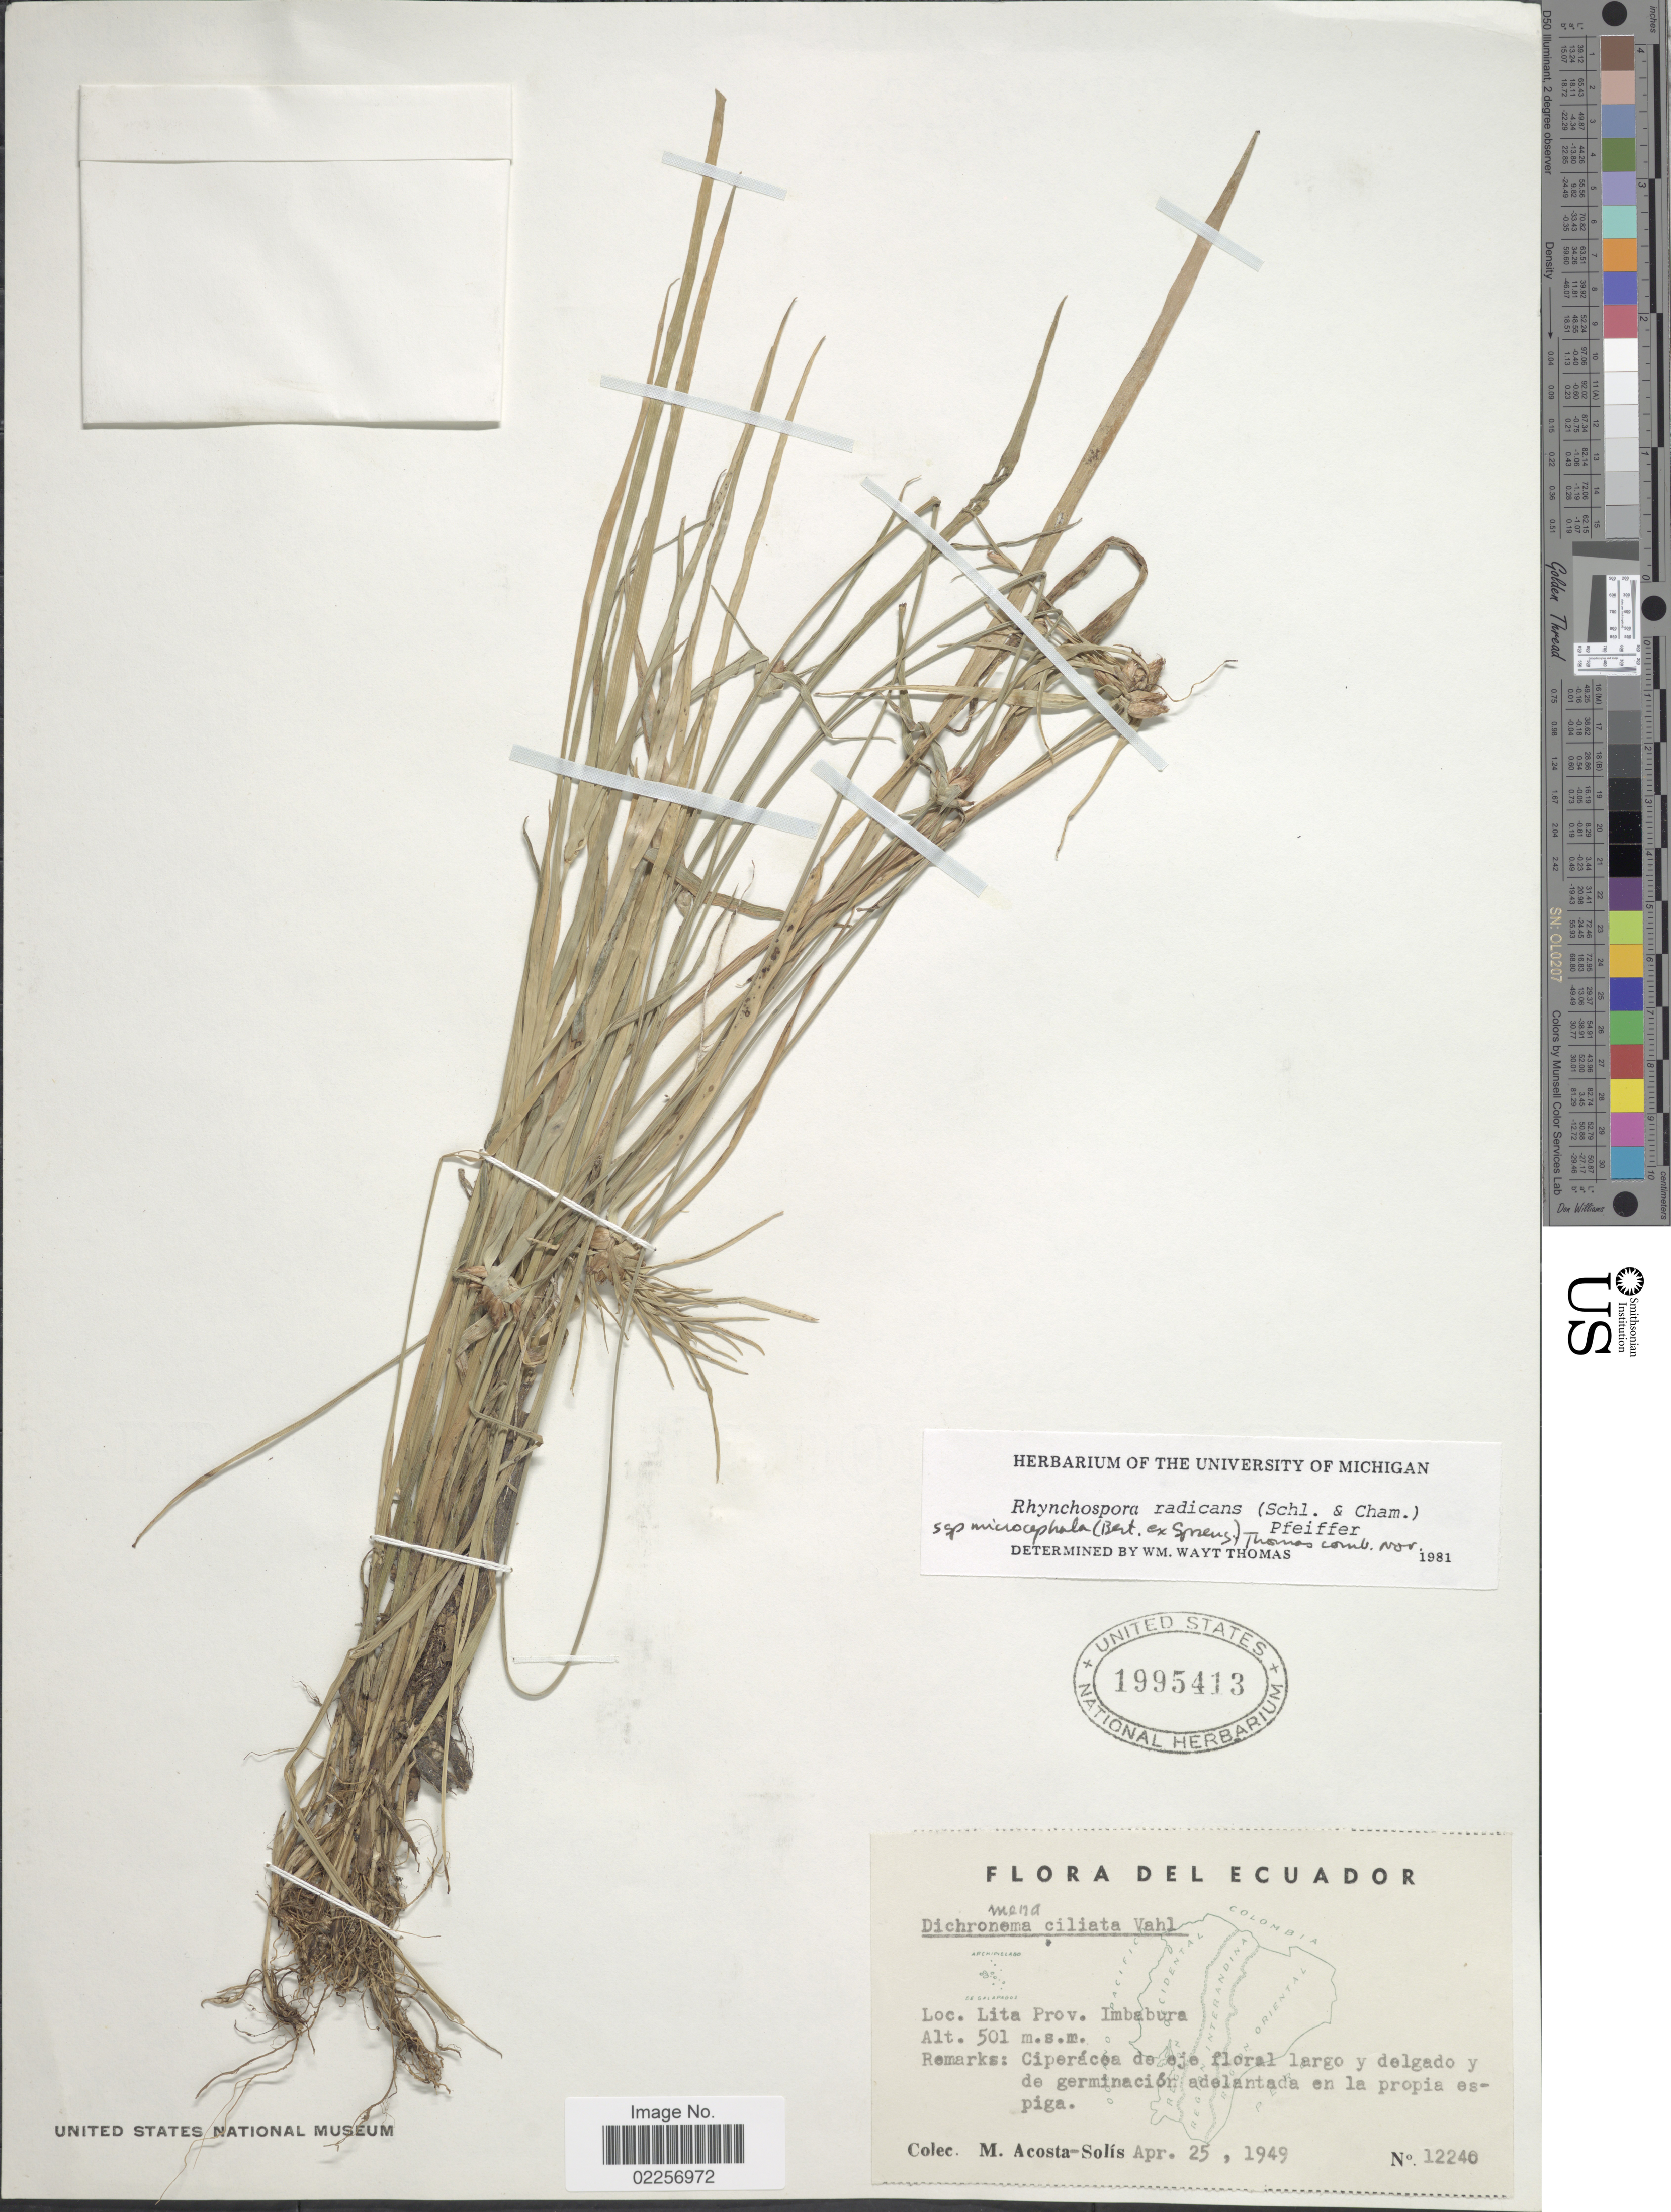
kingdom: Plantae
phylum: Tracheophyta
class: Liliopsida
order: Poales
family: Cyperaceae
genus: Rhynchospora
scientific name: Rhynchospora radicans subsp. microcephala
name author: (Bertero ex Spreng.) W.W. Thomas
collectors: M. Acosta Solis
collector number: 12240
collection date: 1949-04-25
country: Ecuador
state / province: Imbabura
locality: Lita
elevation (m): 501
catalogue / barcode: US 1995413